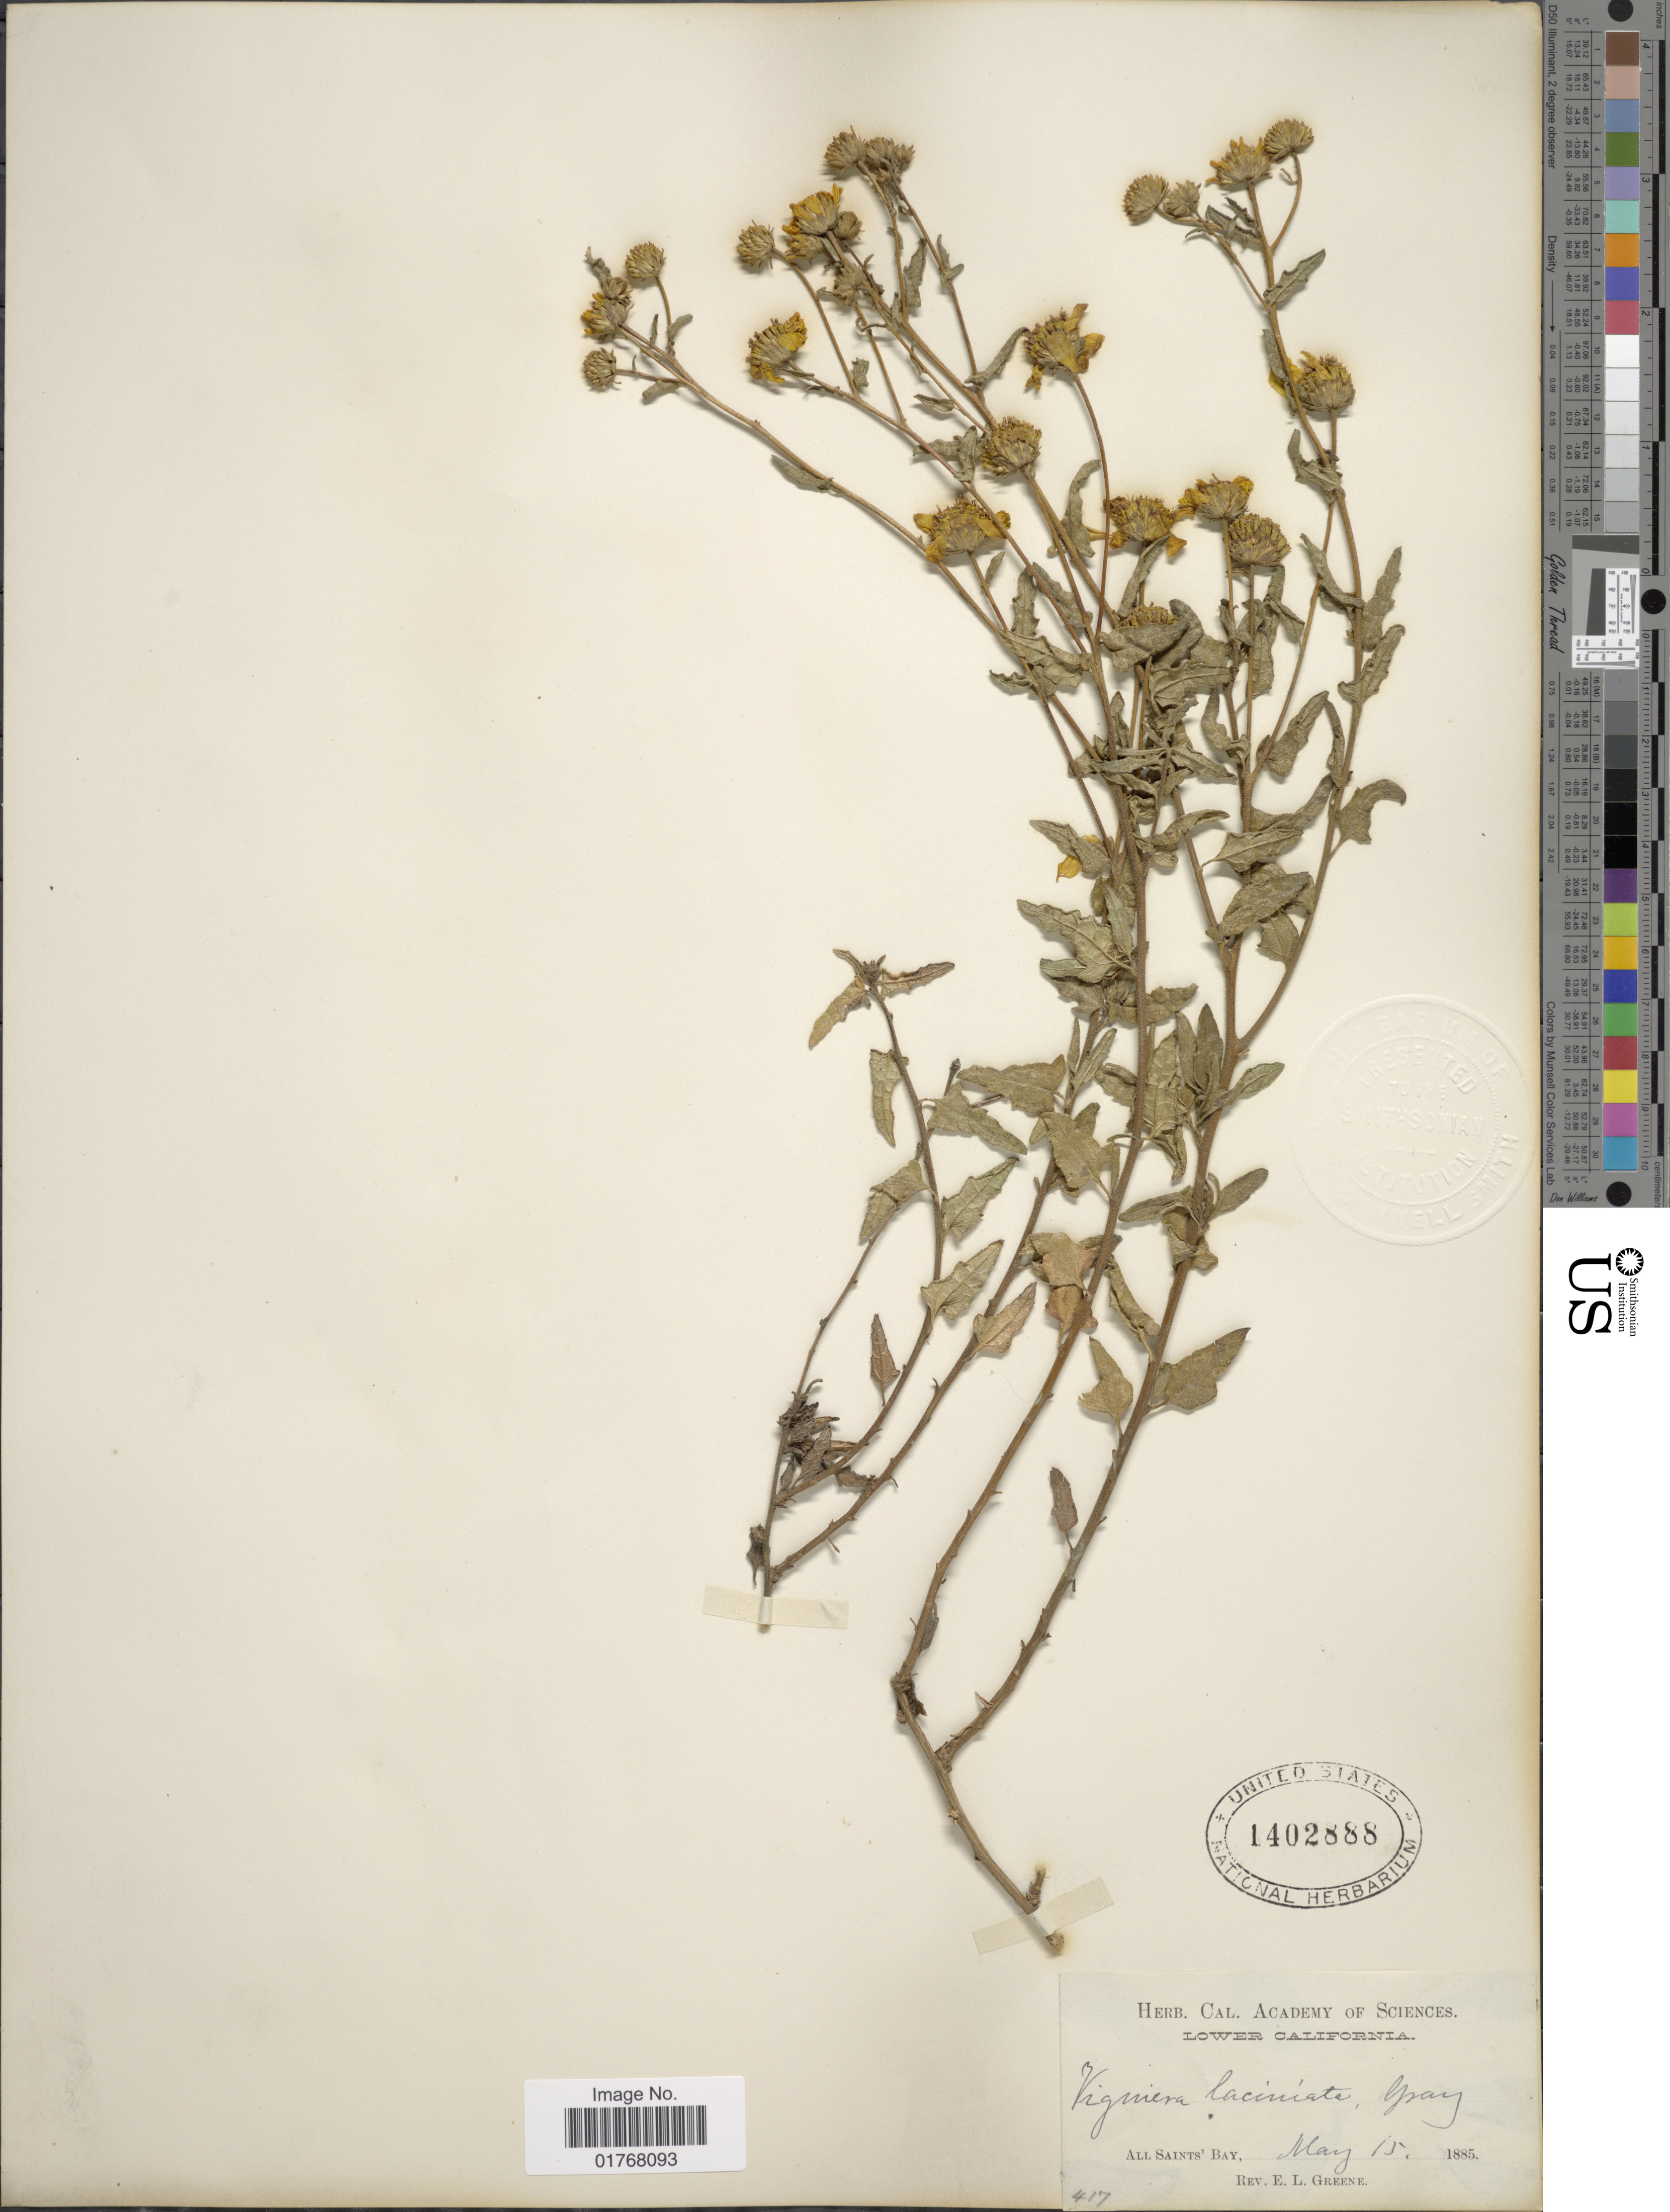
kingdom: Plantae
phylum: Tracheophyta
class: Magnoliopsida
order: Asterales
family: Asteraceae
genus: Viguiera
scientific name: Viguiera laciniata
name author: A. Gray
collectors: E. L. Greene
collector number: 417*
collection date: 1885-05-15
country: Mexico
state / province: Baja California Sur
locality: Lower California, All Saints' Bay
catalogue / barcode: US 1402888